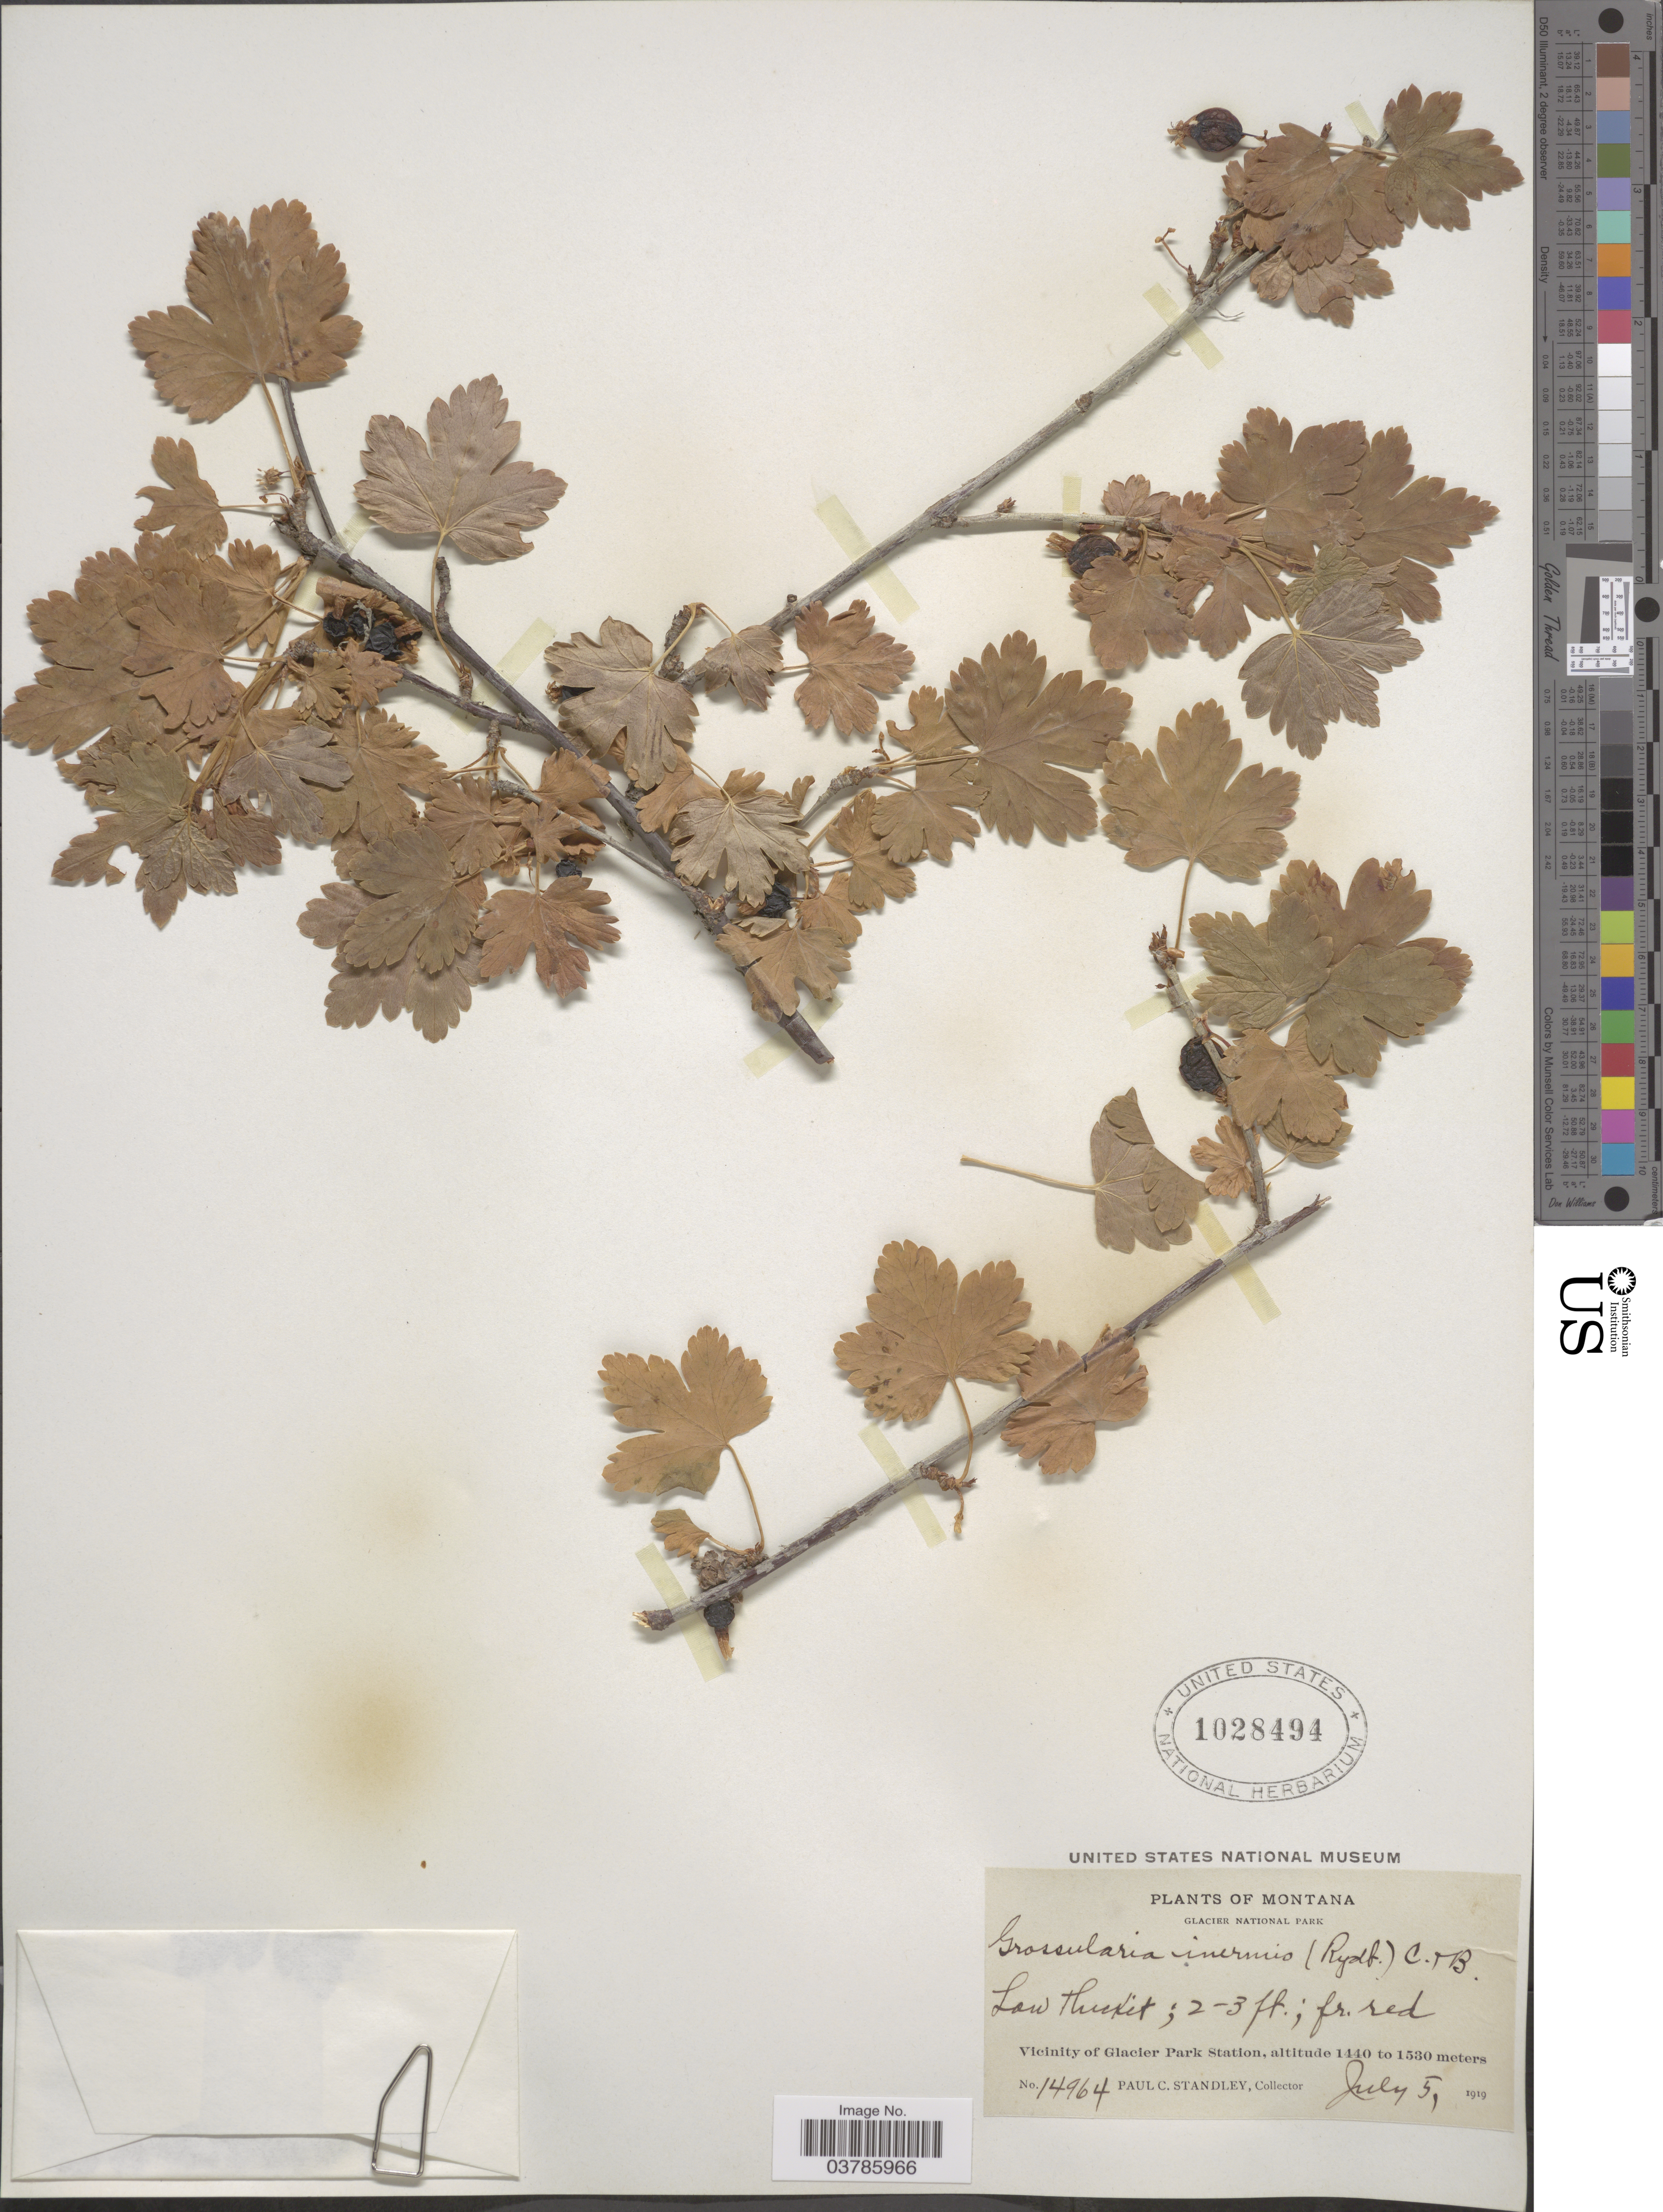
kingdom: Plantae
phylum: Tracheophyta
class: Magnoliopsida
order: Saxifragales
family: Grossulariaceae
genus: Ribes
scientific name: Ribes inerme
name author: Rydb.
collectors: P. C. Standley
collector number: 14964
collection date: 1919-07-05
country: United States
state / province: Montana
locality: Glacier National Park. Vicinity of Glacier Park Station.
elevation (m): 1440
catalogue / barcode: US 1028494